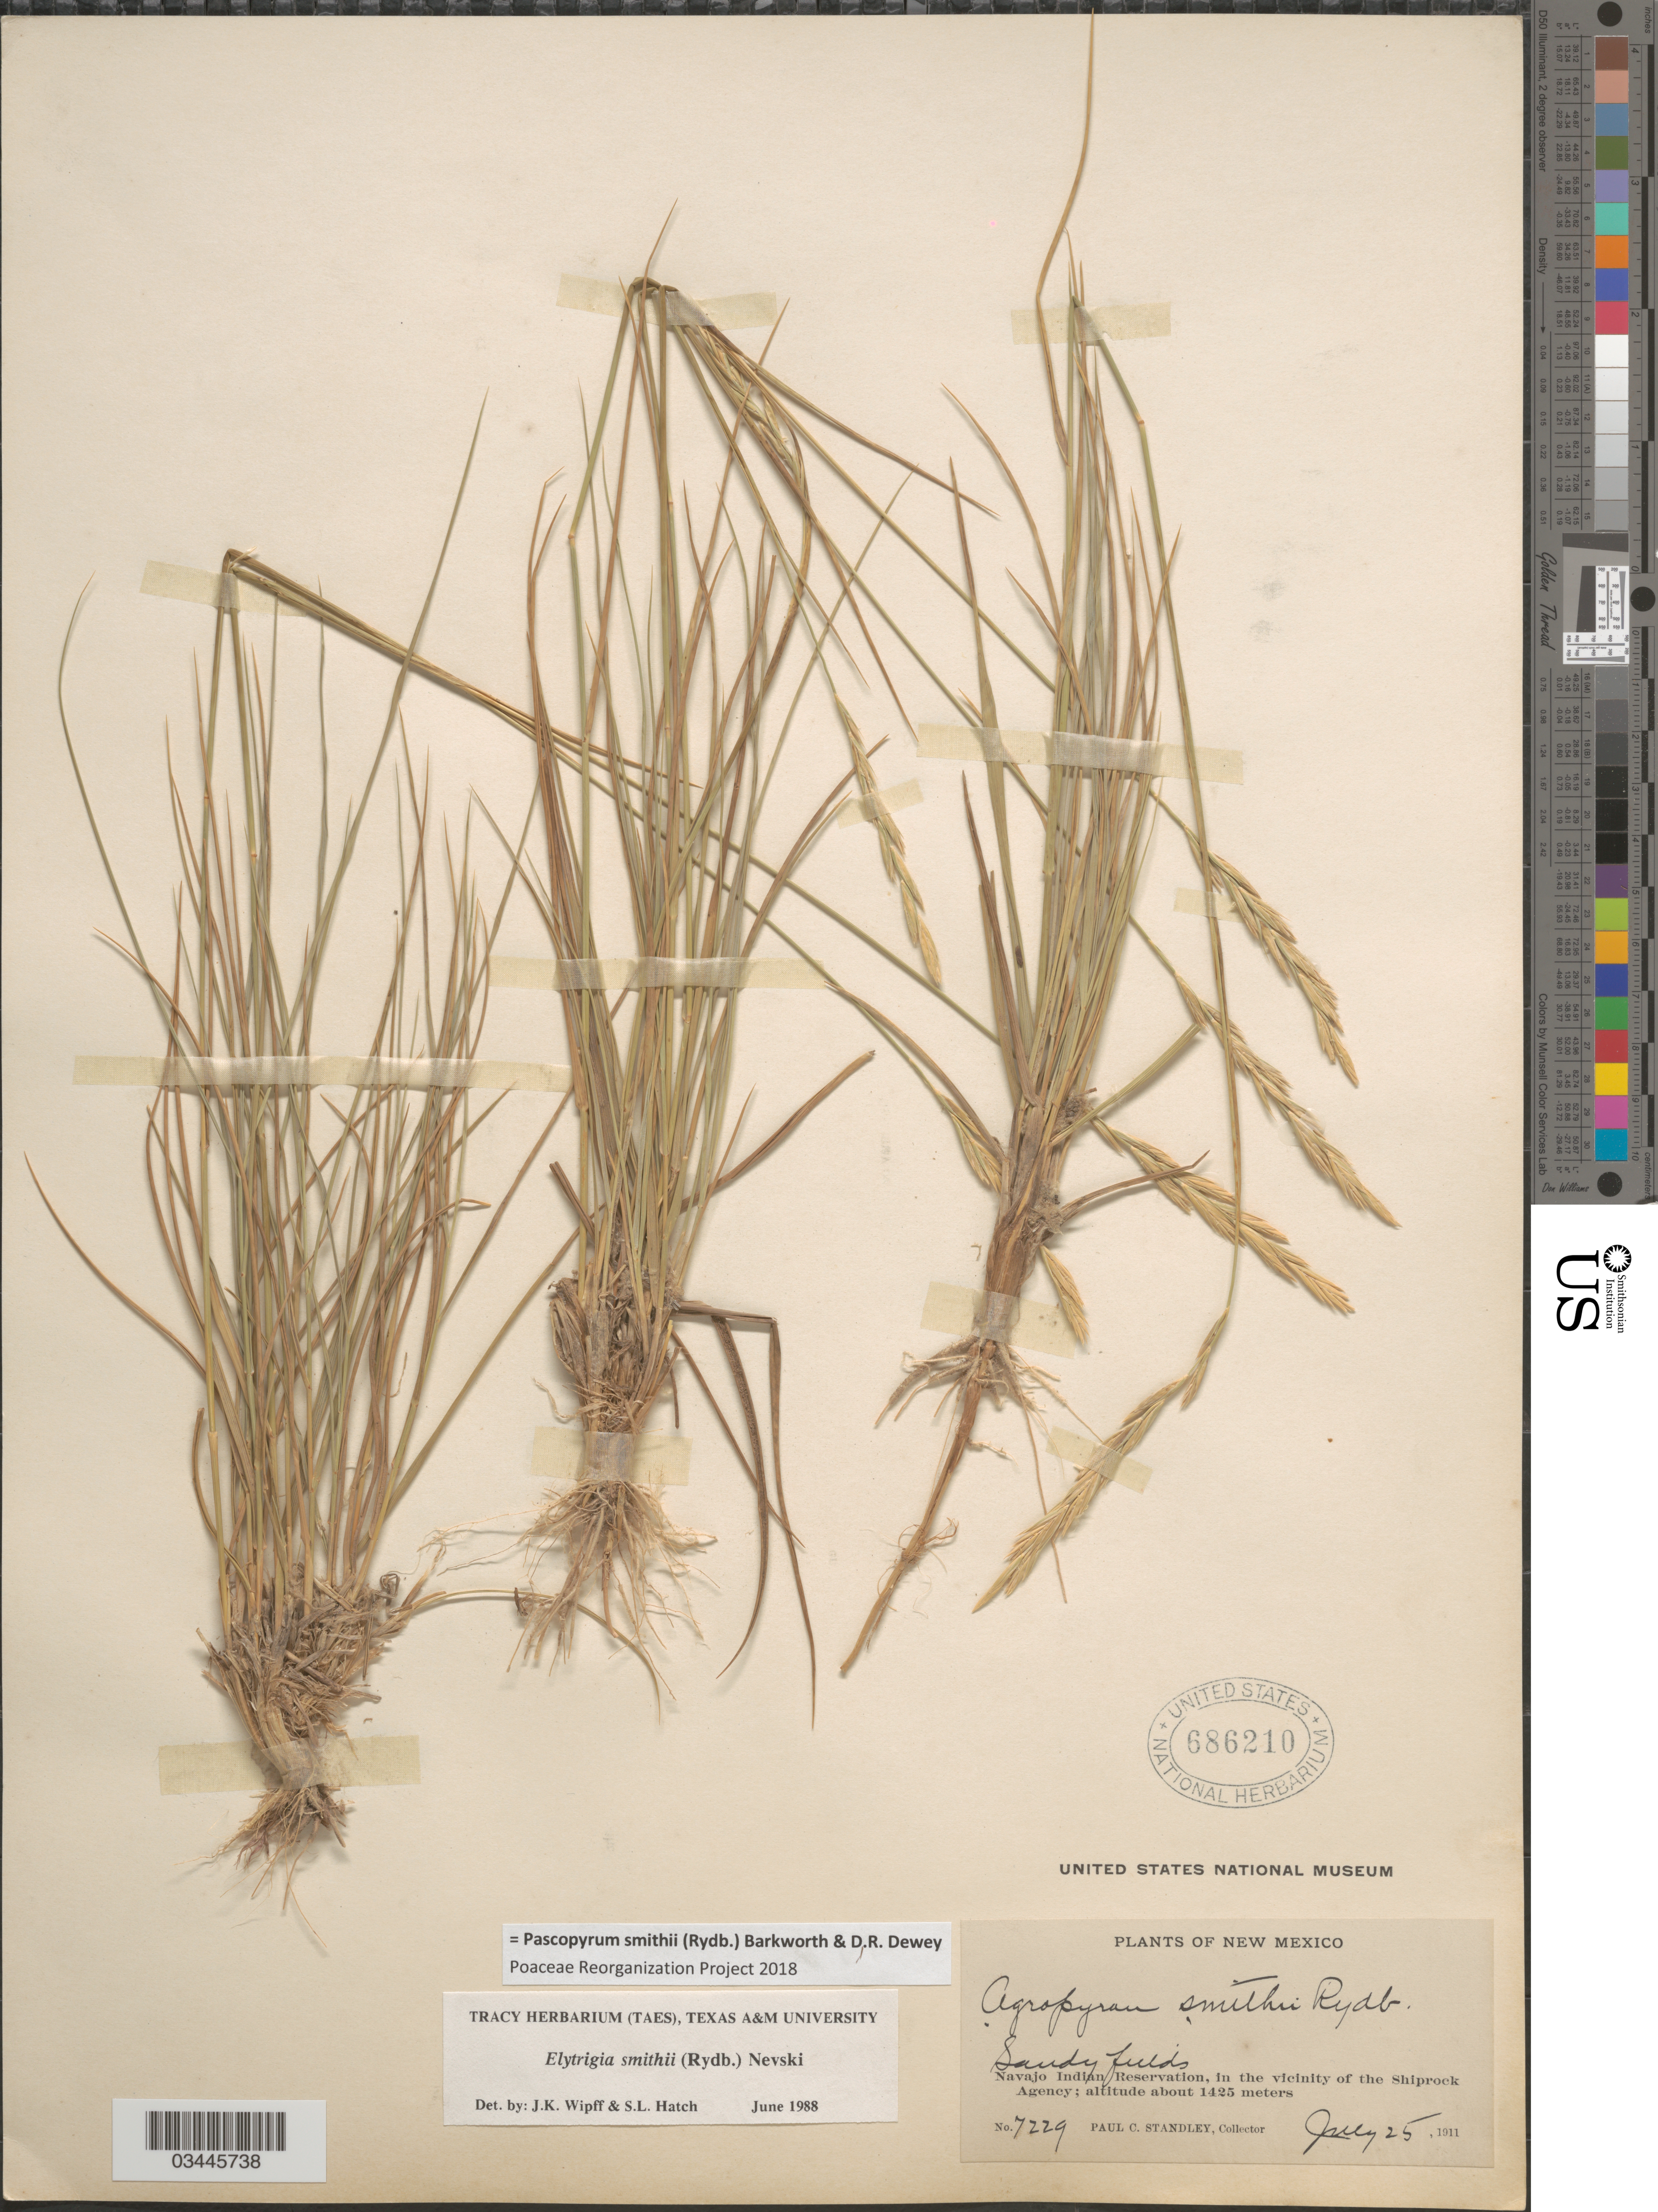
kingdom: Plantae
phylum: Tracheophyta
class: Liliopsida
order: Poales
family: Poaceae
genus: Pascopyrum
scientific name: Pascopyrum smithii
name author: (Rydb.) Barkworth & Dewey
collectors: P. C. Standley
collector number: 7229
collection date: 1911-07-25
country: United States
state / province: New Mexico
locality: Sandy fields. Navajo Indian Reservation, in the vicinity of the Shiprock Agency.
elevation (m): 1425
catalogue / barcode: US 686210